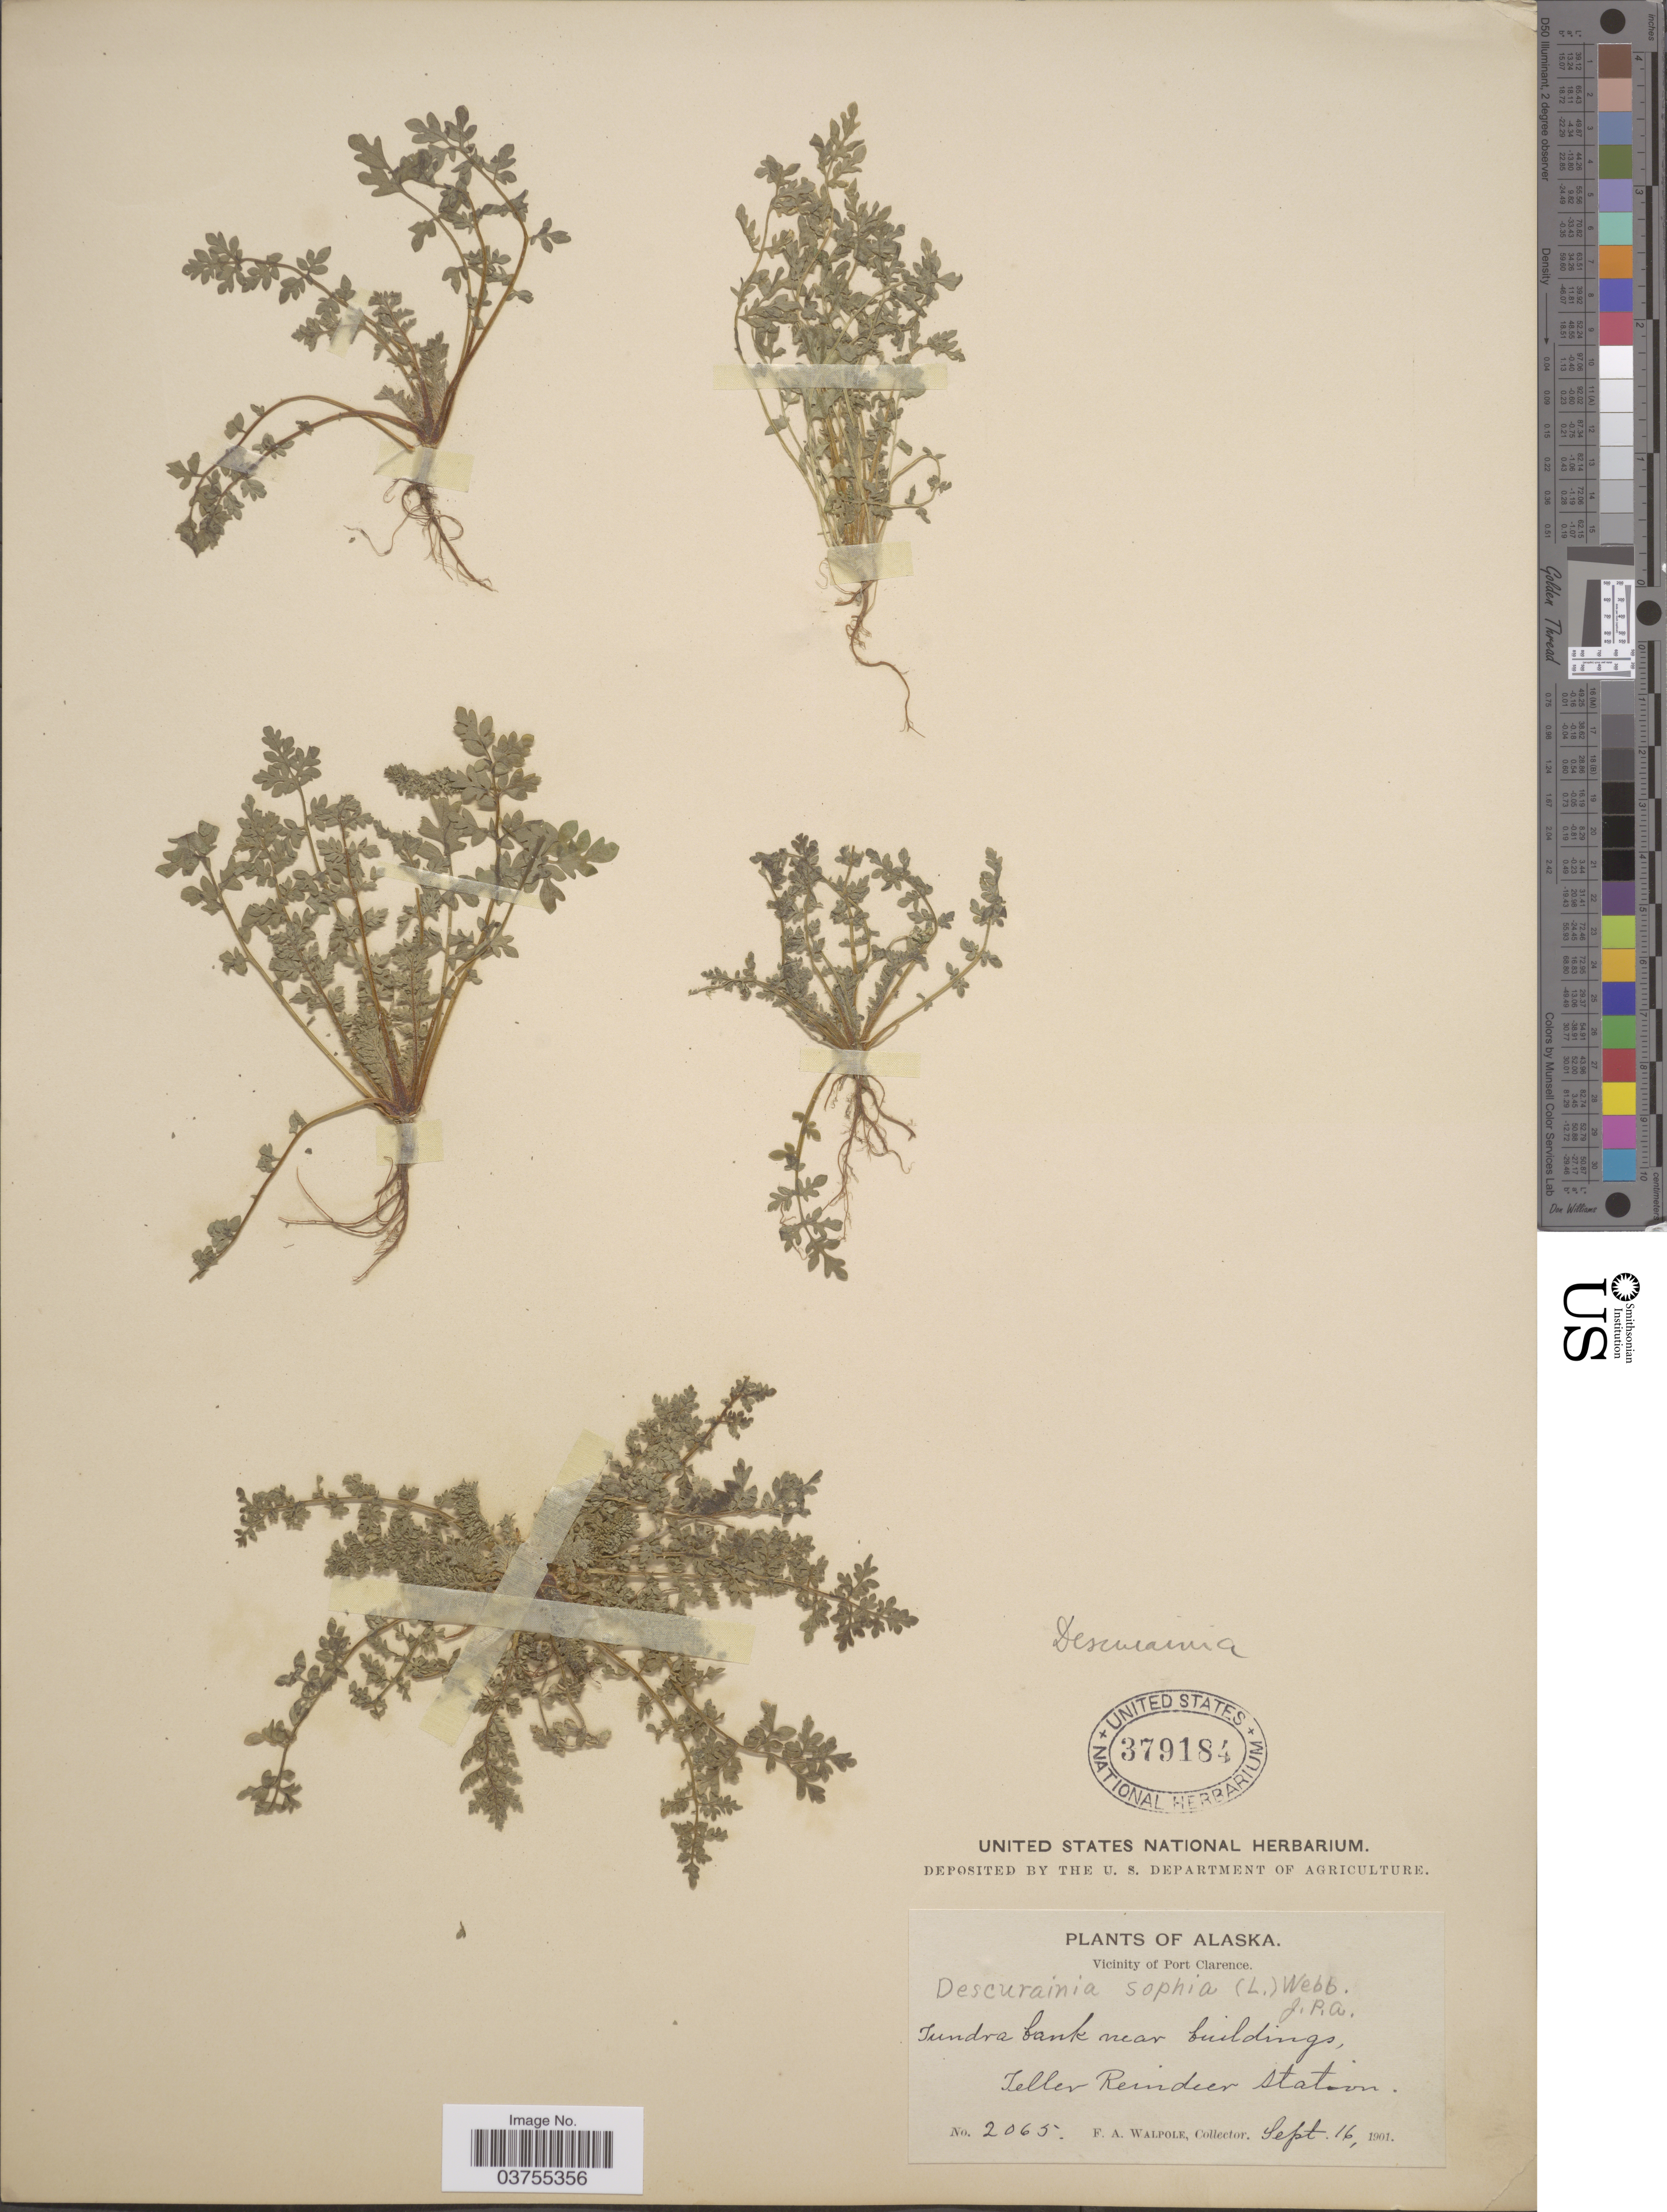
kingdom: Plantae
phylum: Tracheophyta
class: Magnoliopsida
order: Brassicales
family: Brassicaceae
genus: Descurainia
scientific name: Descurainia sp.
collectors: F. Walpole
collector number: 2065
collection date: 1901-09-16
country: United States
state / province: Alaska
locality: Vicinity of Port Clarence. Teller Reindeer Station.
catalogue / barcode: US 379184